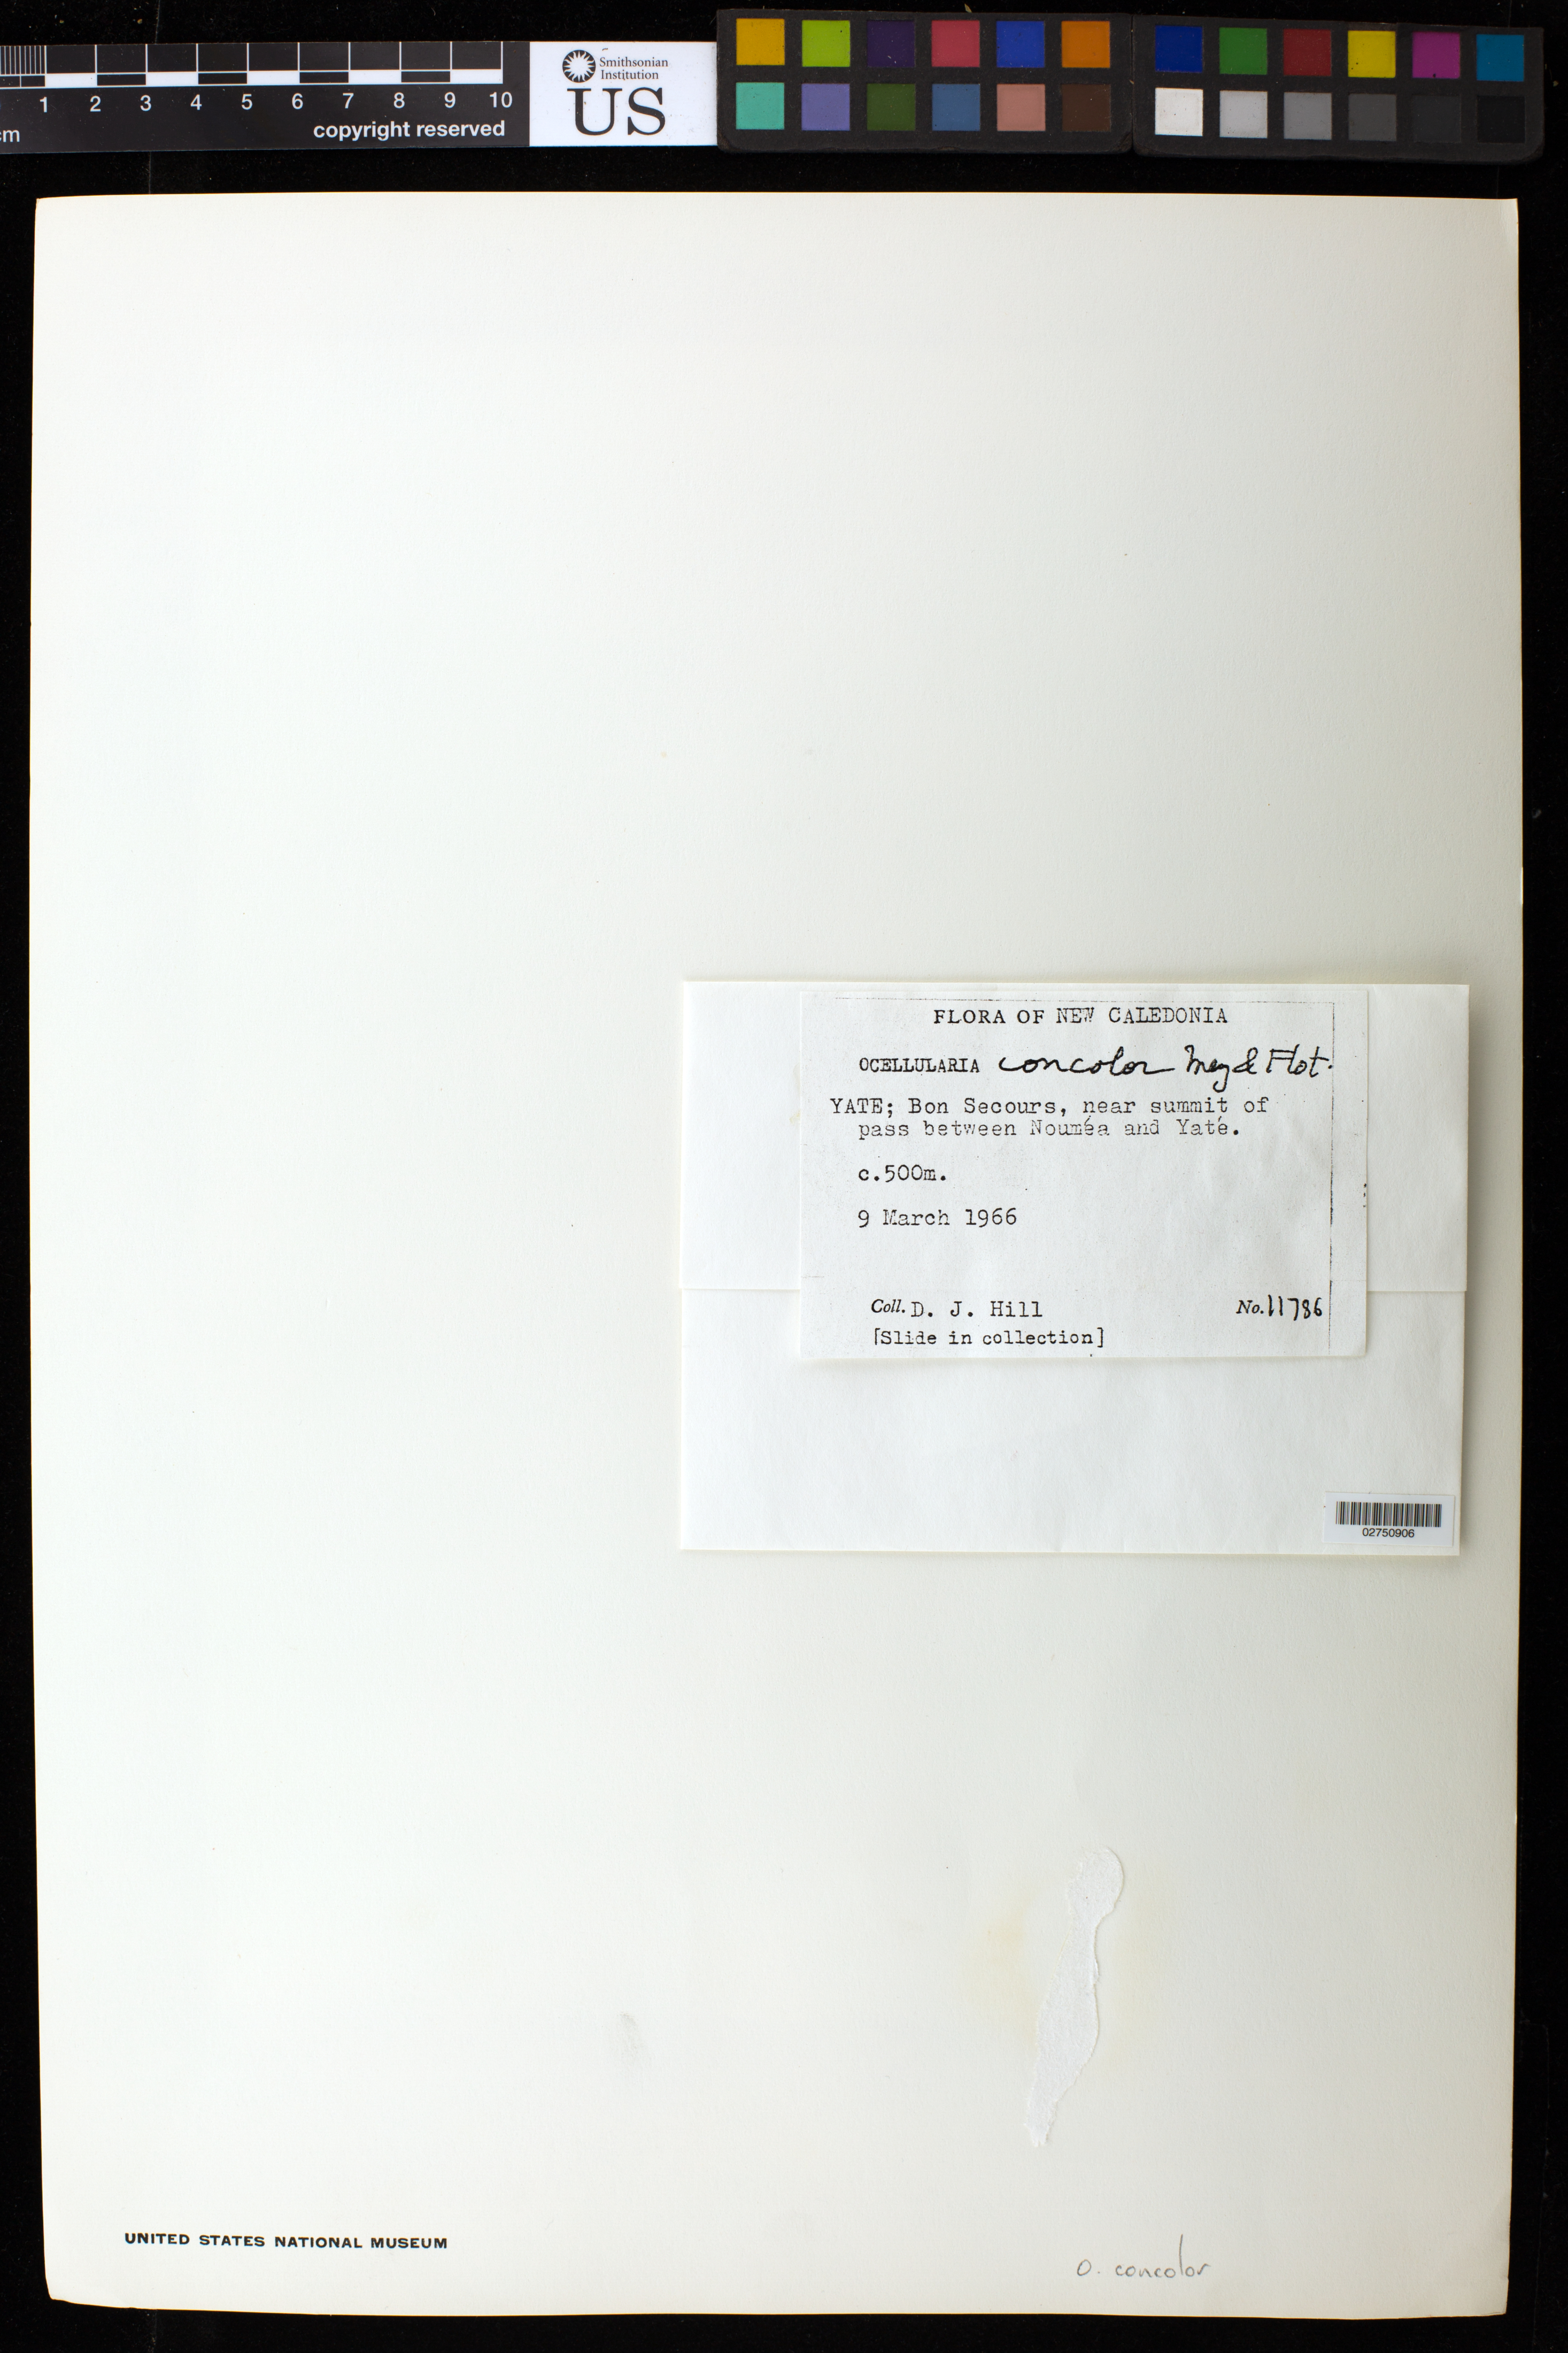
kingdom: Fungi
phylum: Ascomycota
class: Lecanoromycetes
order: Ostropales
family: Graphidaceae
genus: Ocellularia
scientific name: Ocellularia concolor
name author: Meyen & Flot.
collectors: D. J. Hill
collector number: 11786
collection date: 1966-03-09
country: New Caledonia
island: New Caledonia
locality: Yate, Bon Secours, pass between Noumea and Yate